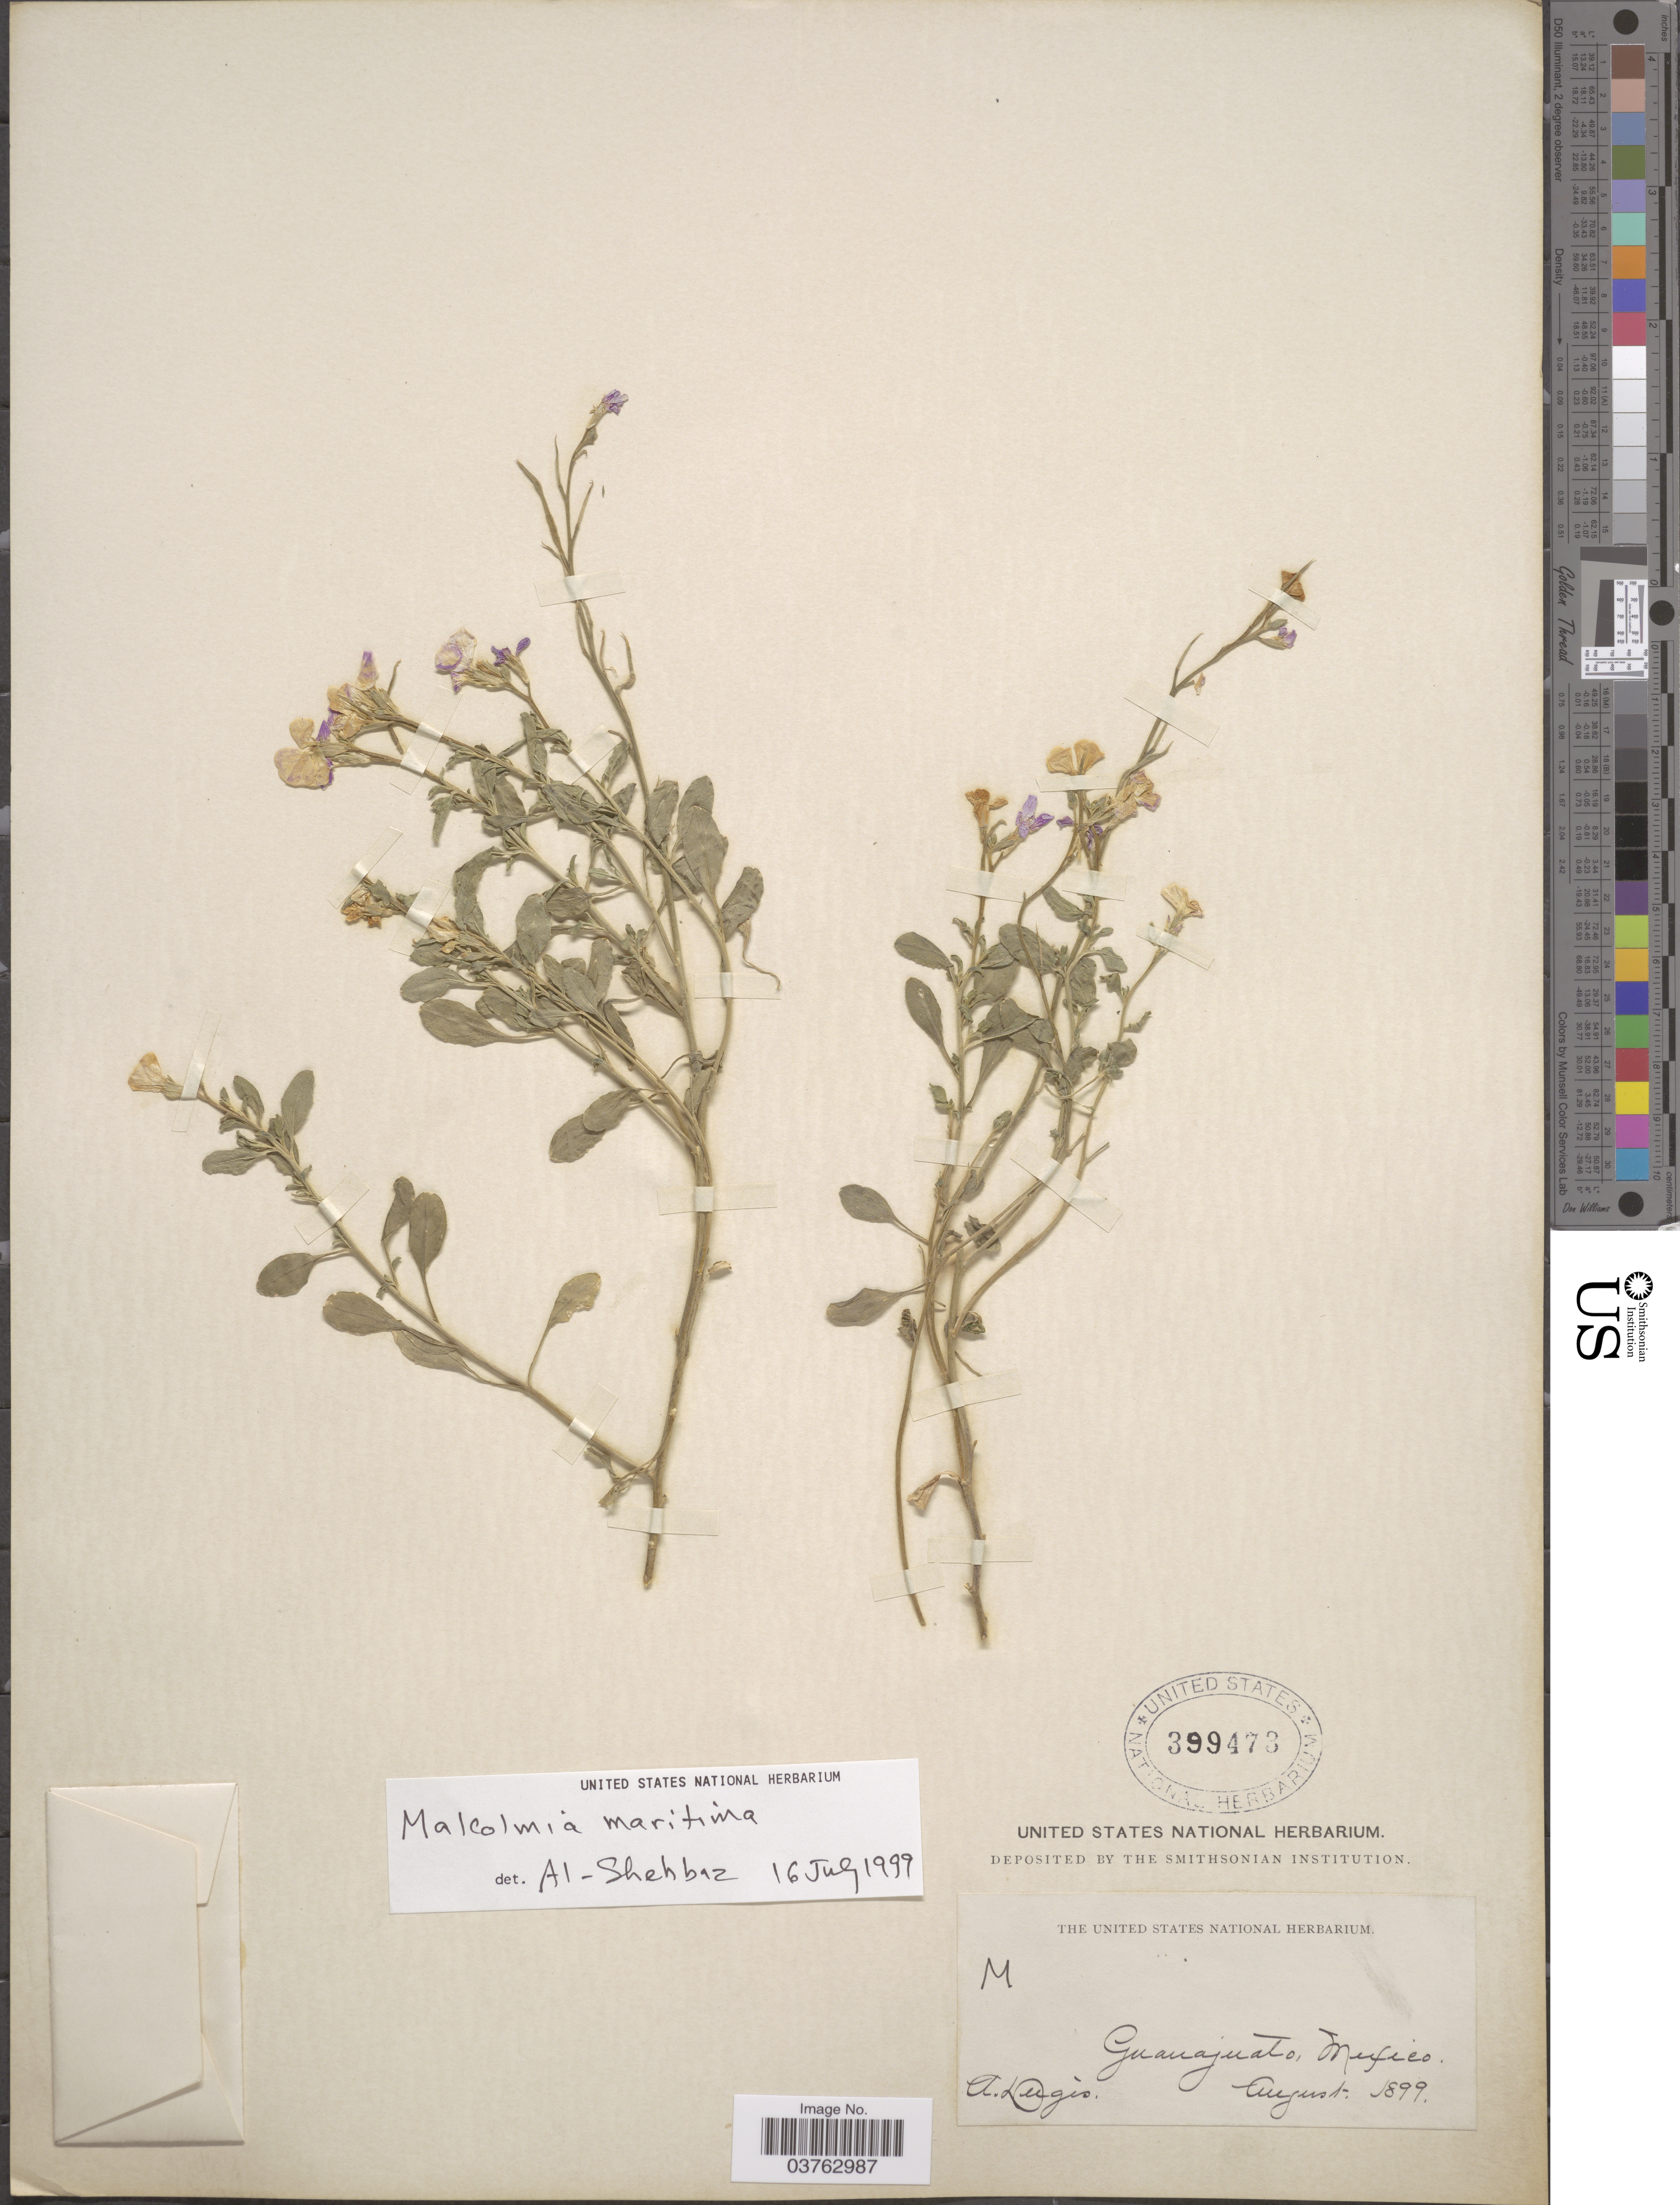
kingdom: Plantae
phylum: Tracheophyta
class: Magnoliopsida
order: Brassicales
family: Brassicaceae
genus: Malcolmia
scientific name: Malcolmia maritima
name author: (L.) W.T. Aiton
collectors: A. Dugès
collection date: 1899-08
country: Mexico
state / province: Guanajuato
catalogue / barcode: US 399473